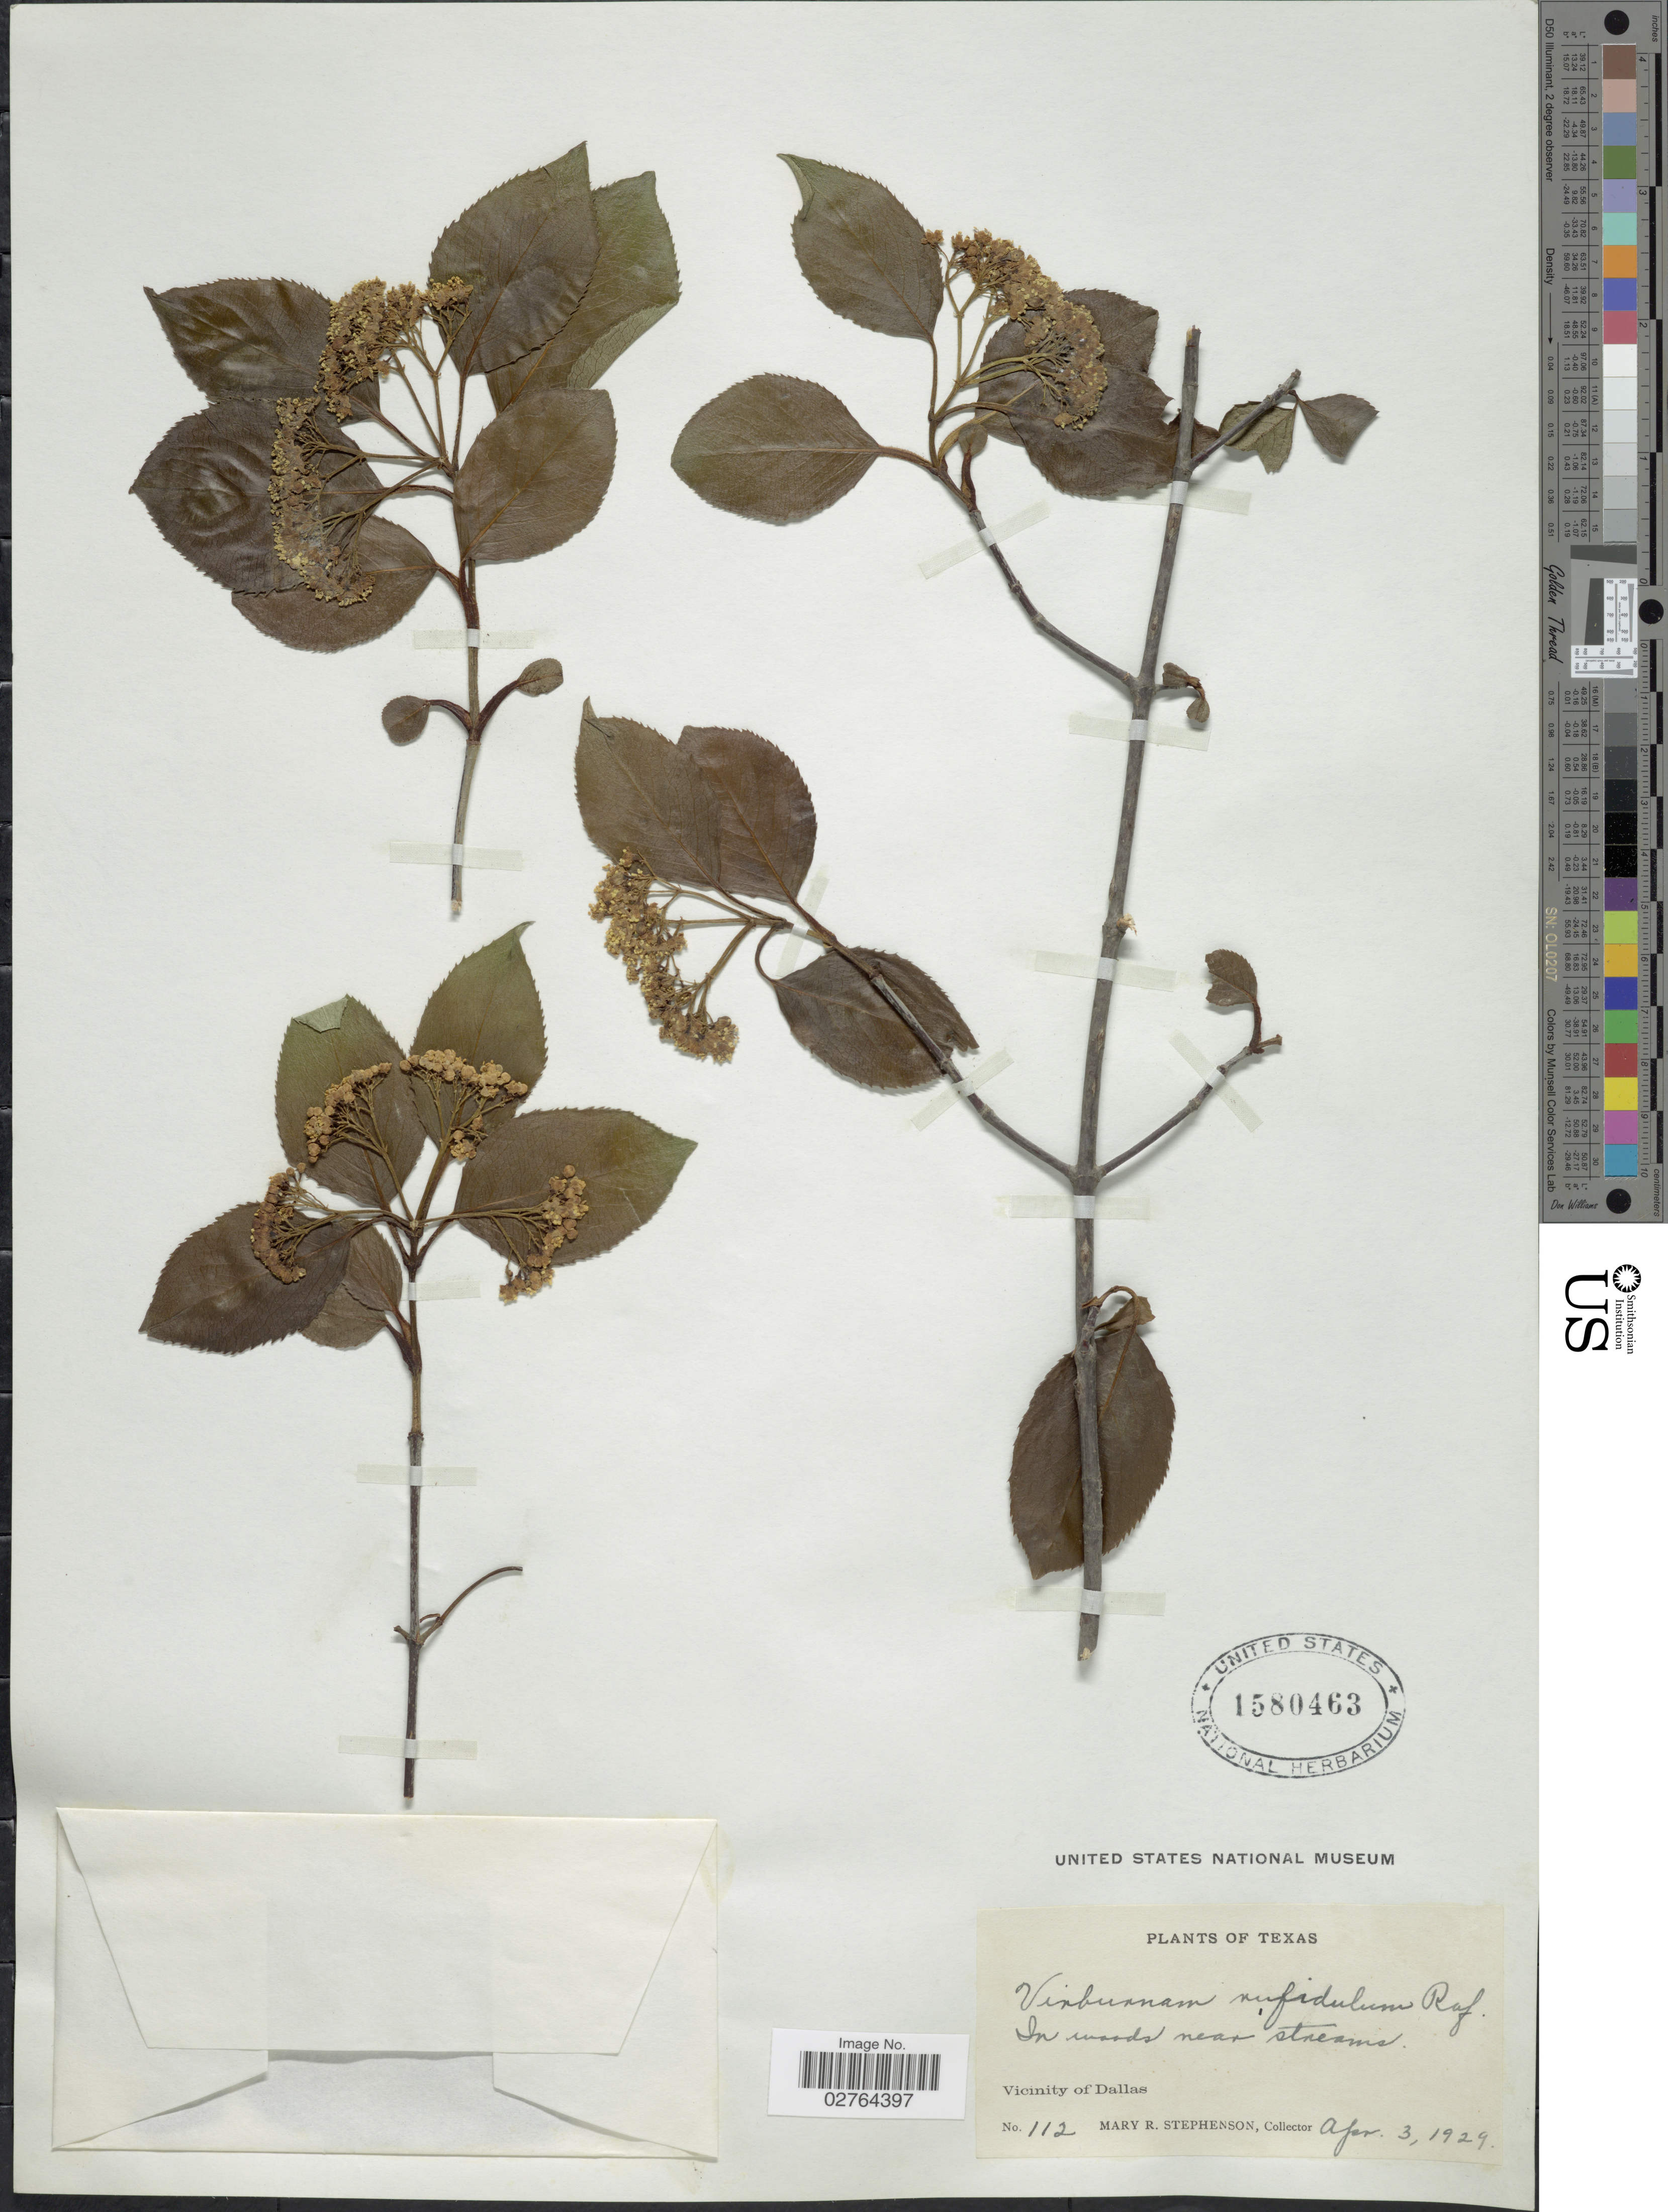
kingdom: Plantae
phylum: Tracheophyta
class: Magnoliopsida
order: Dipsacales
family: Viburnaceae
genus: Viburnum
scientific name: Viburnum rufidulum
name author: Raf.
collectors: M. Stephenson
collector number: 112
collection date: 1929-04-03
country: United States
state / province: Texas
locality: Vicinity of Dallas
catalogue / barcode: US 1580463